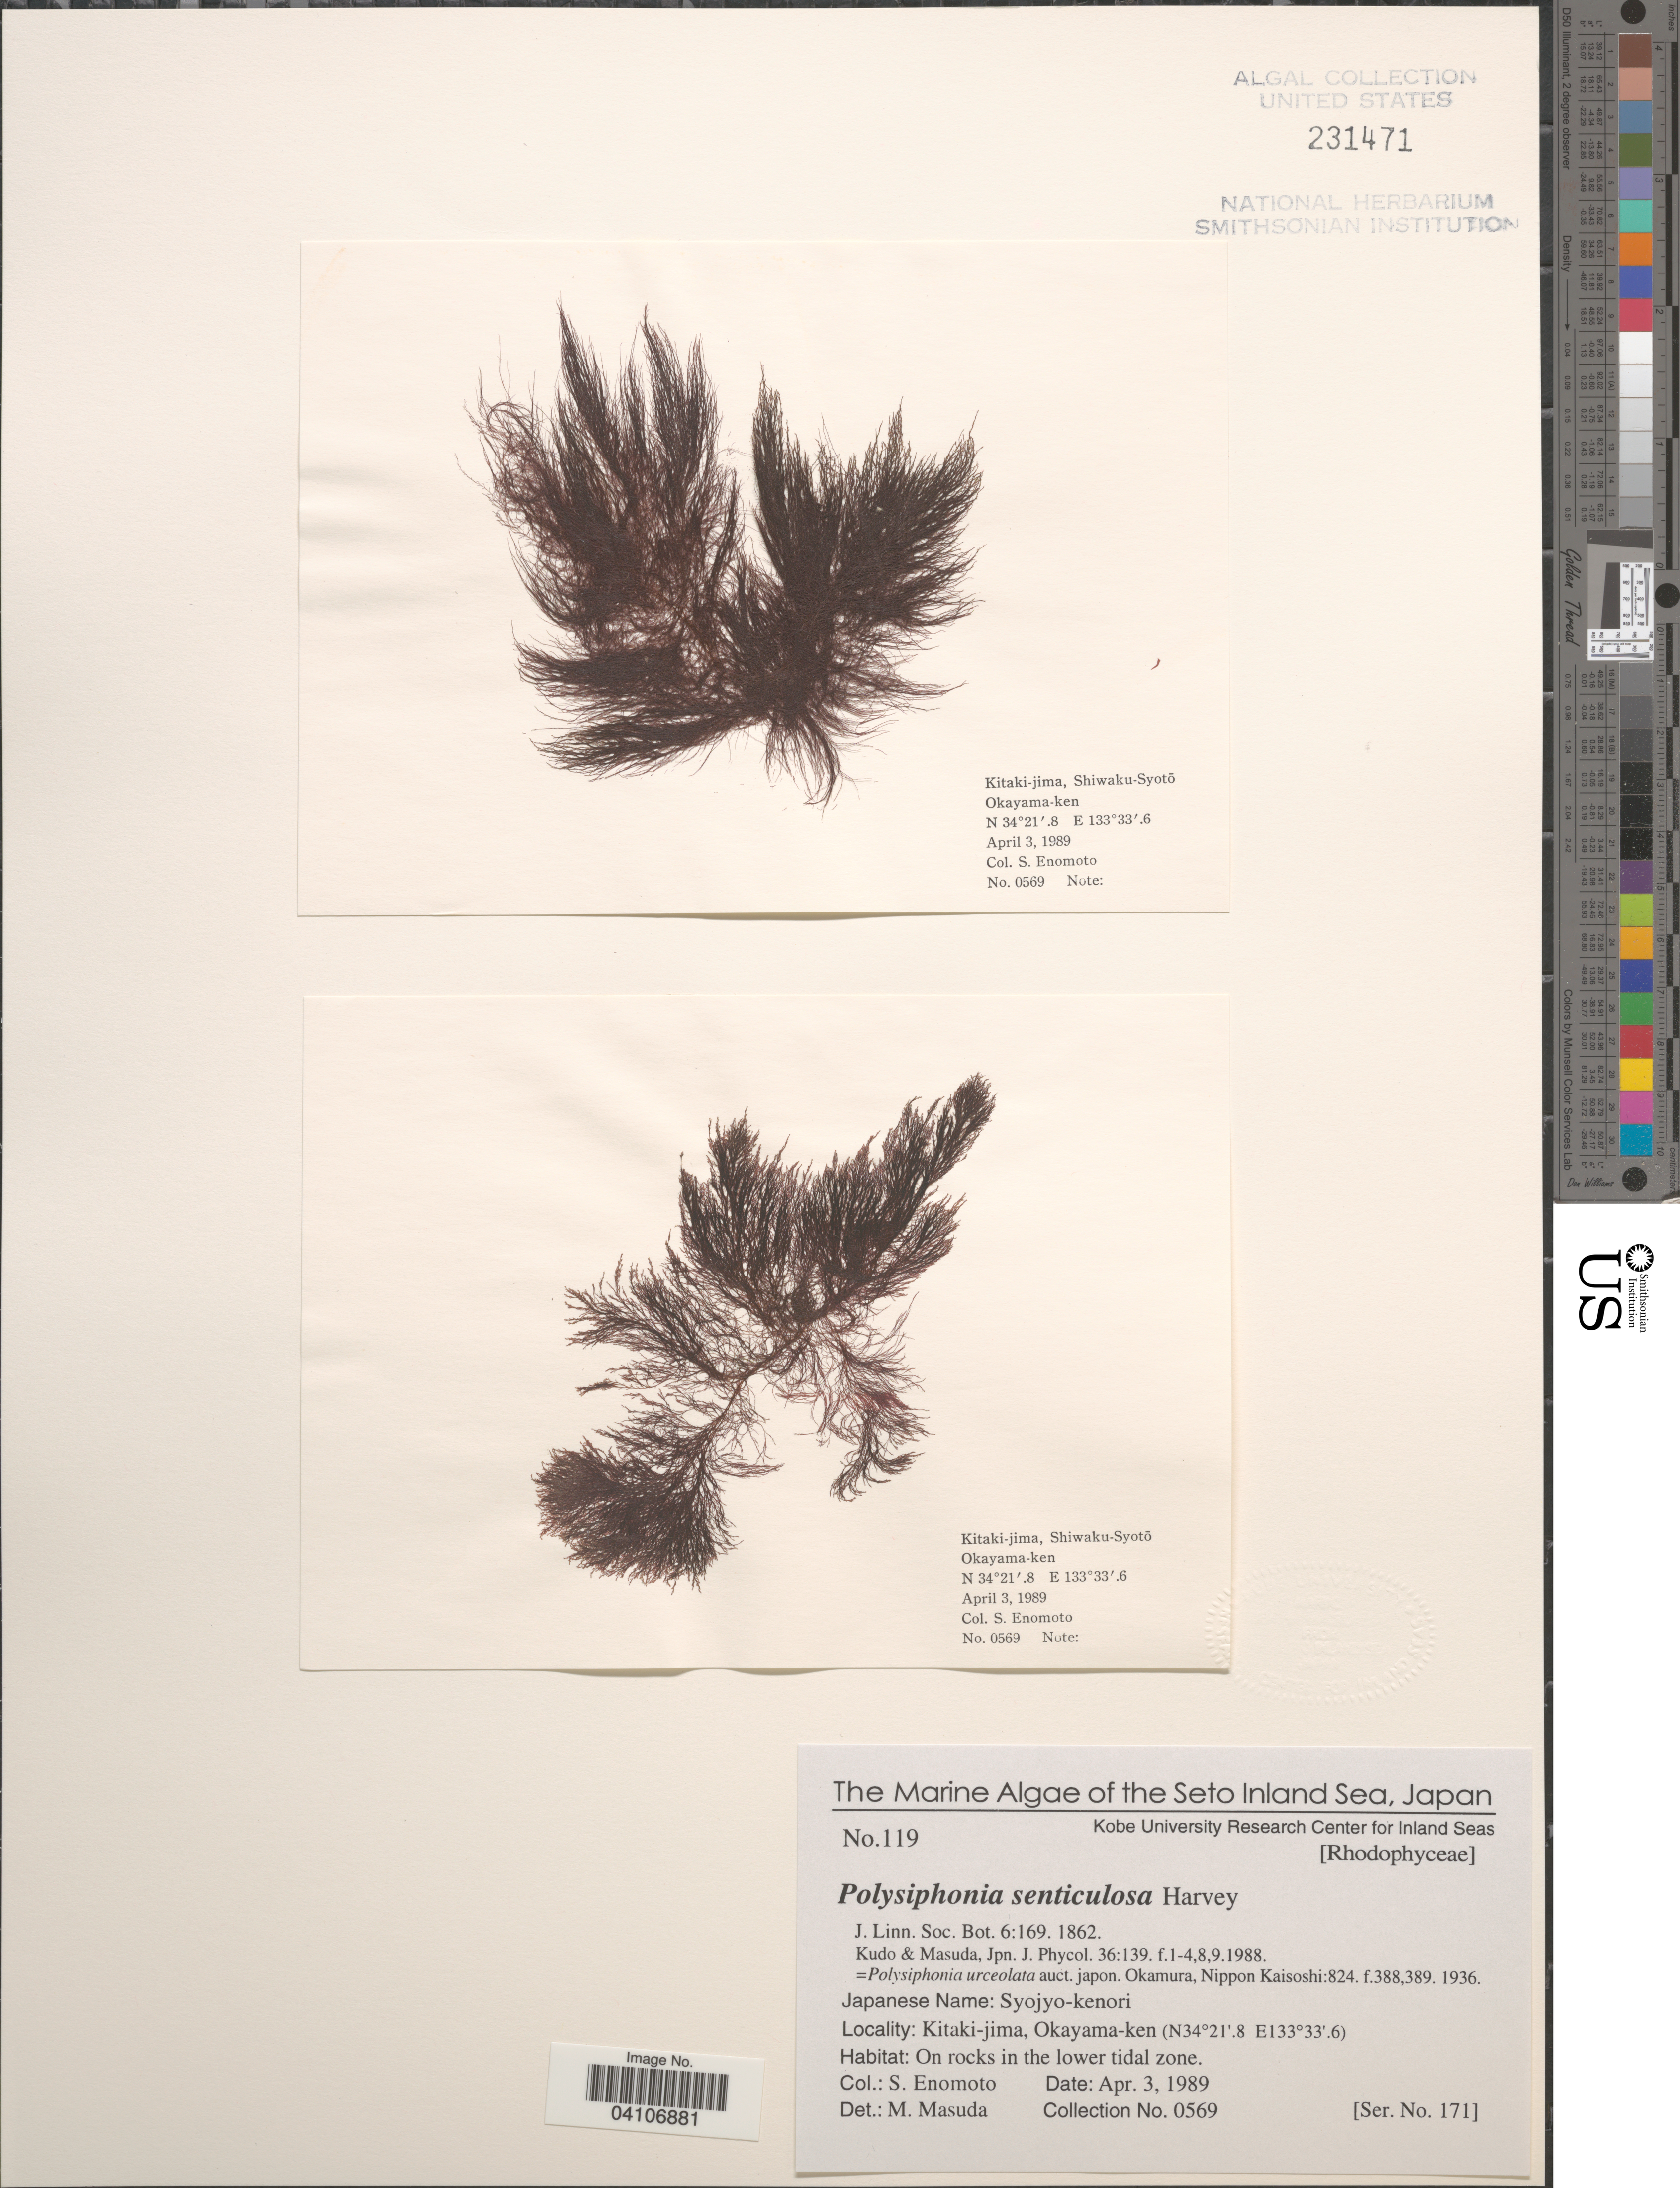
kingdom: Plantae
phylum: Rhodophyta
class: Florideophyceae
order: Ceramiales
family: Rhodomelaceae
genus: Polysiphonia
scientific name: Polysiphonia senticulosa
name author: Harv.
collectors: S. Enomoto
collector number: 0569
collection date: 1989-04-03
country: Japan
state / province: Okayama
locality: The Seto Inland Sea. Kitaki-jima, Okayama-ken. On rocks in the lower tidal zone.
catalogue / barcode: US 231471